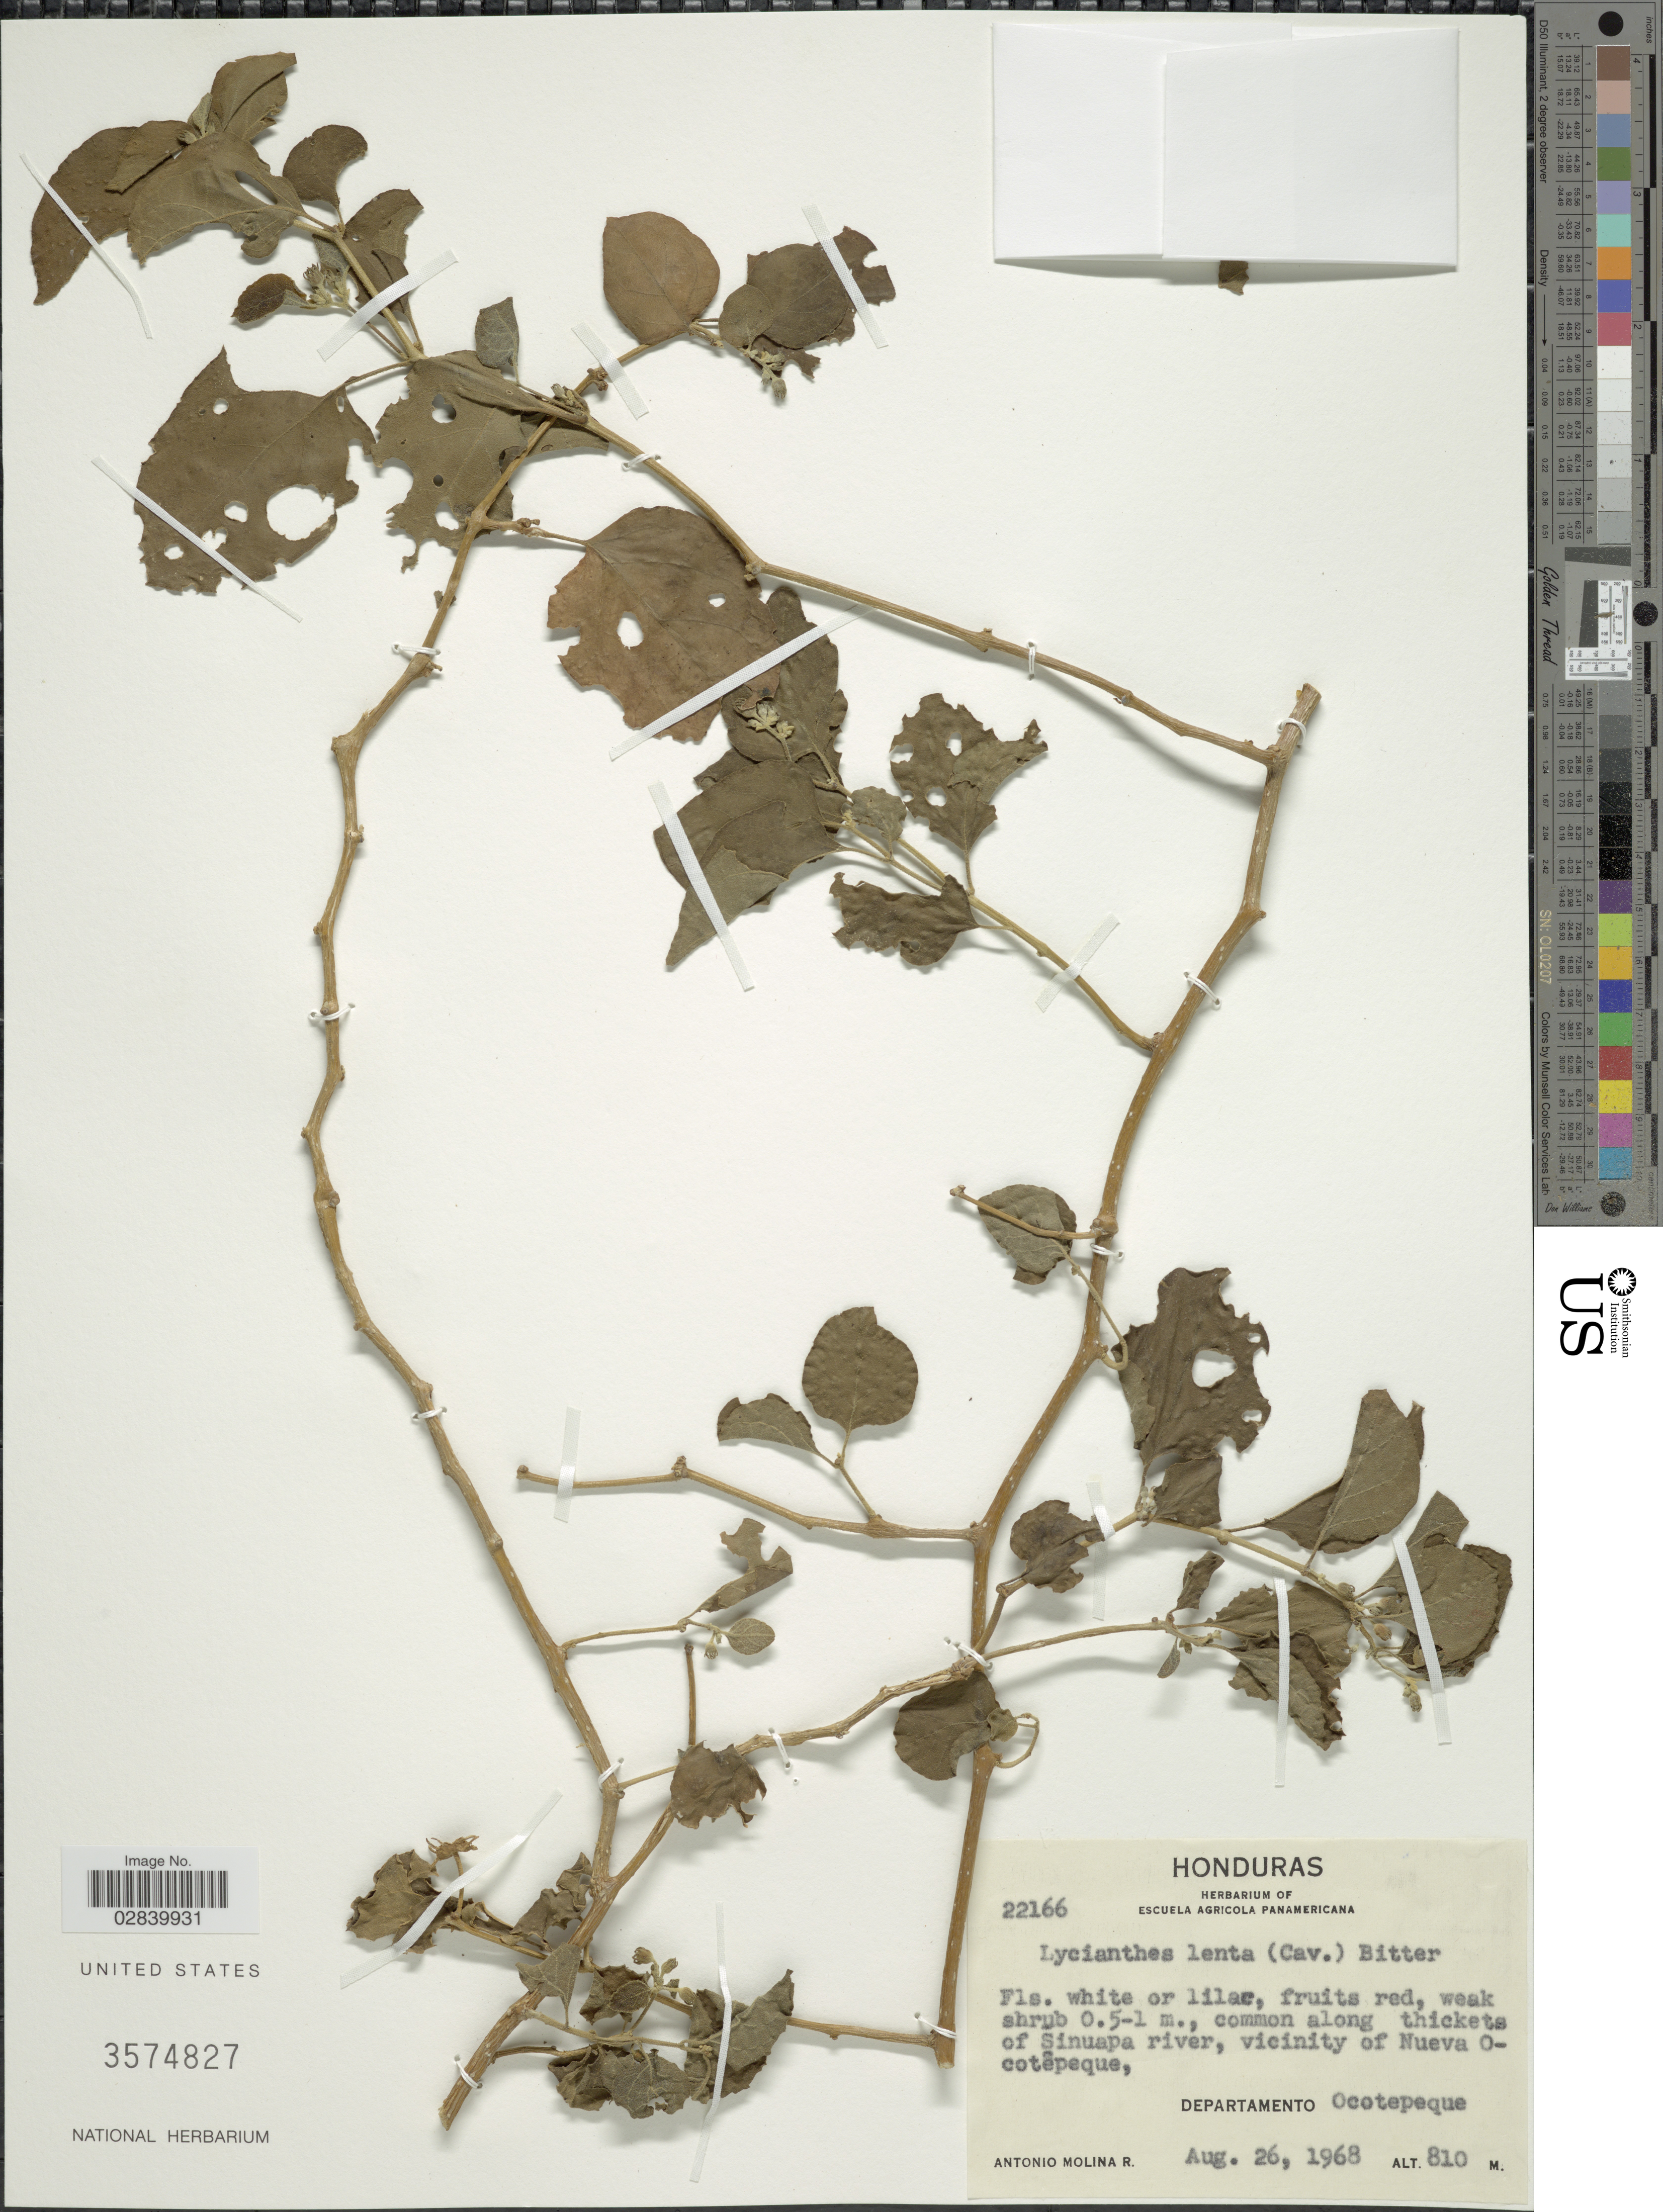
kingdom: Plantae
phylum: Tracheophyta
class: Magnoliopsida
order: Solanales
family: Solanaceae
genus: Lycianthes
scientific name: Lycianthes lenta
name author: (Cav.) Bitter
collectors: A. Molina R.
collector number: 22166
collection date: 1968-08-26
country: Honduras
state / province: Ocotepeque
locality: Common along thickets of Sinuapa river, vicinity of Nueva Ocotêpeque, departamento Ocotepeque.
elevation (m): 810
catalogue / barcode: US 3574827